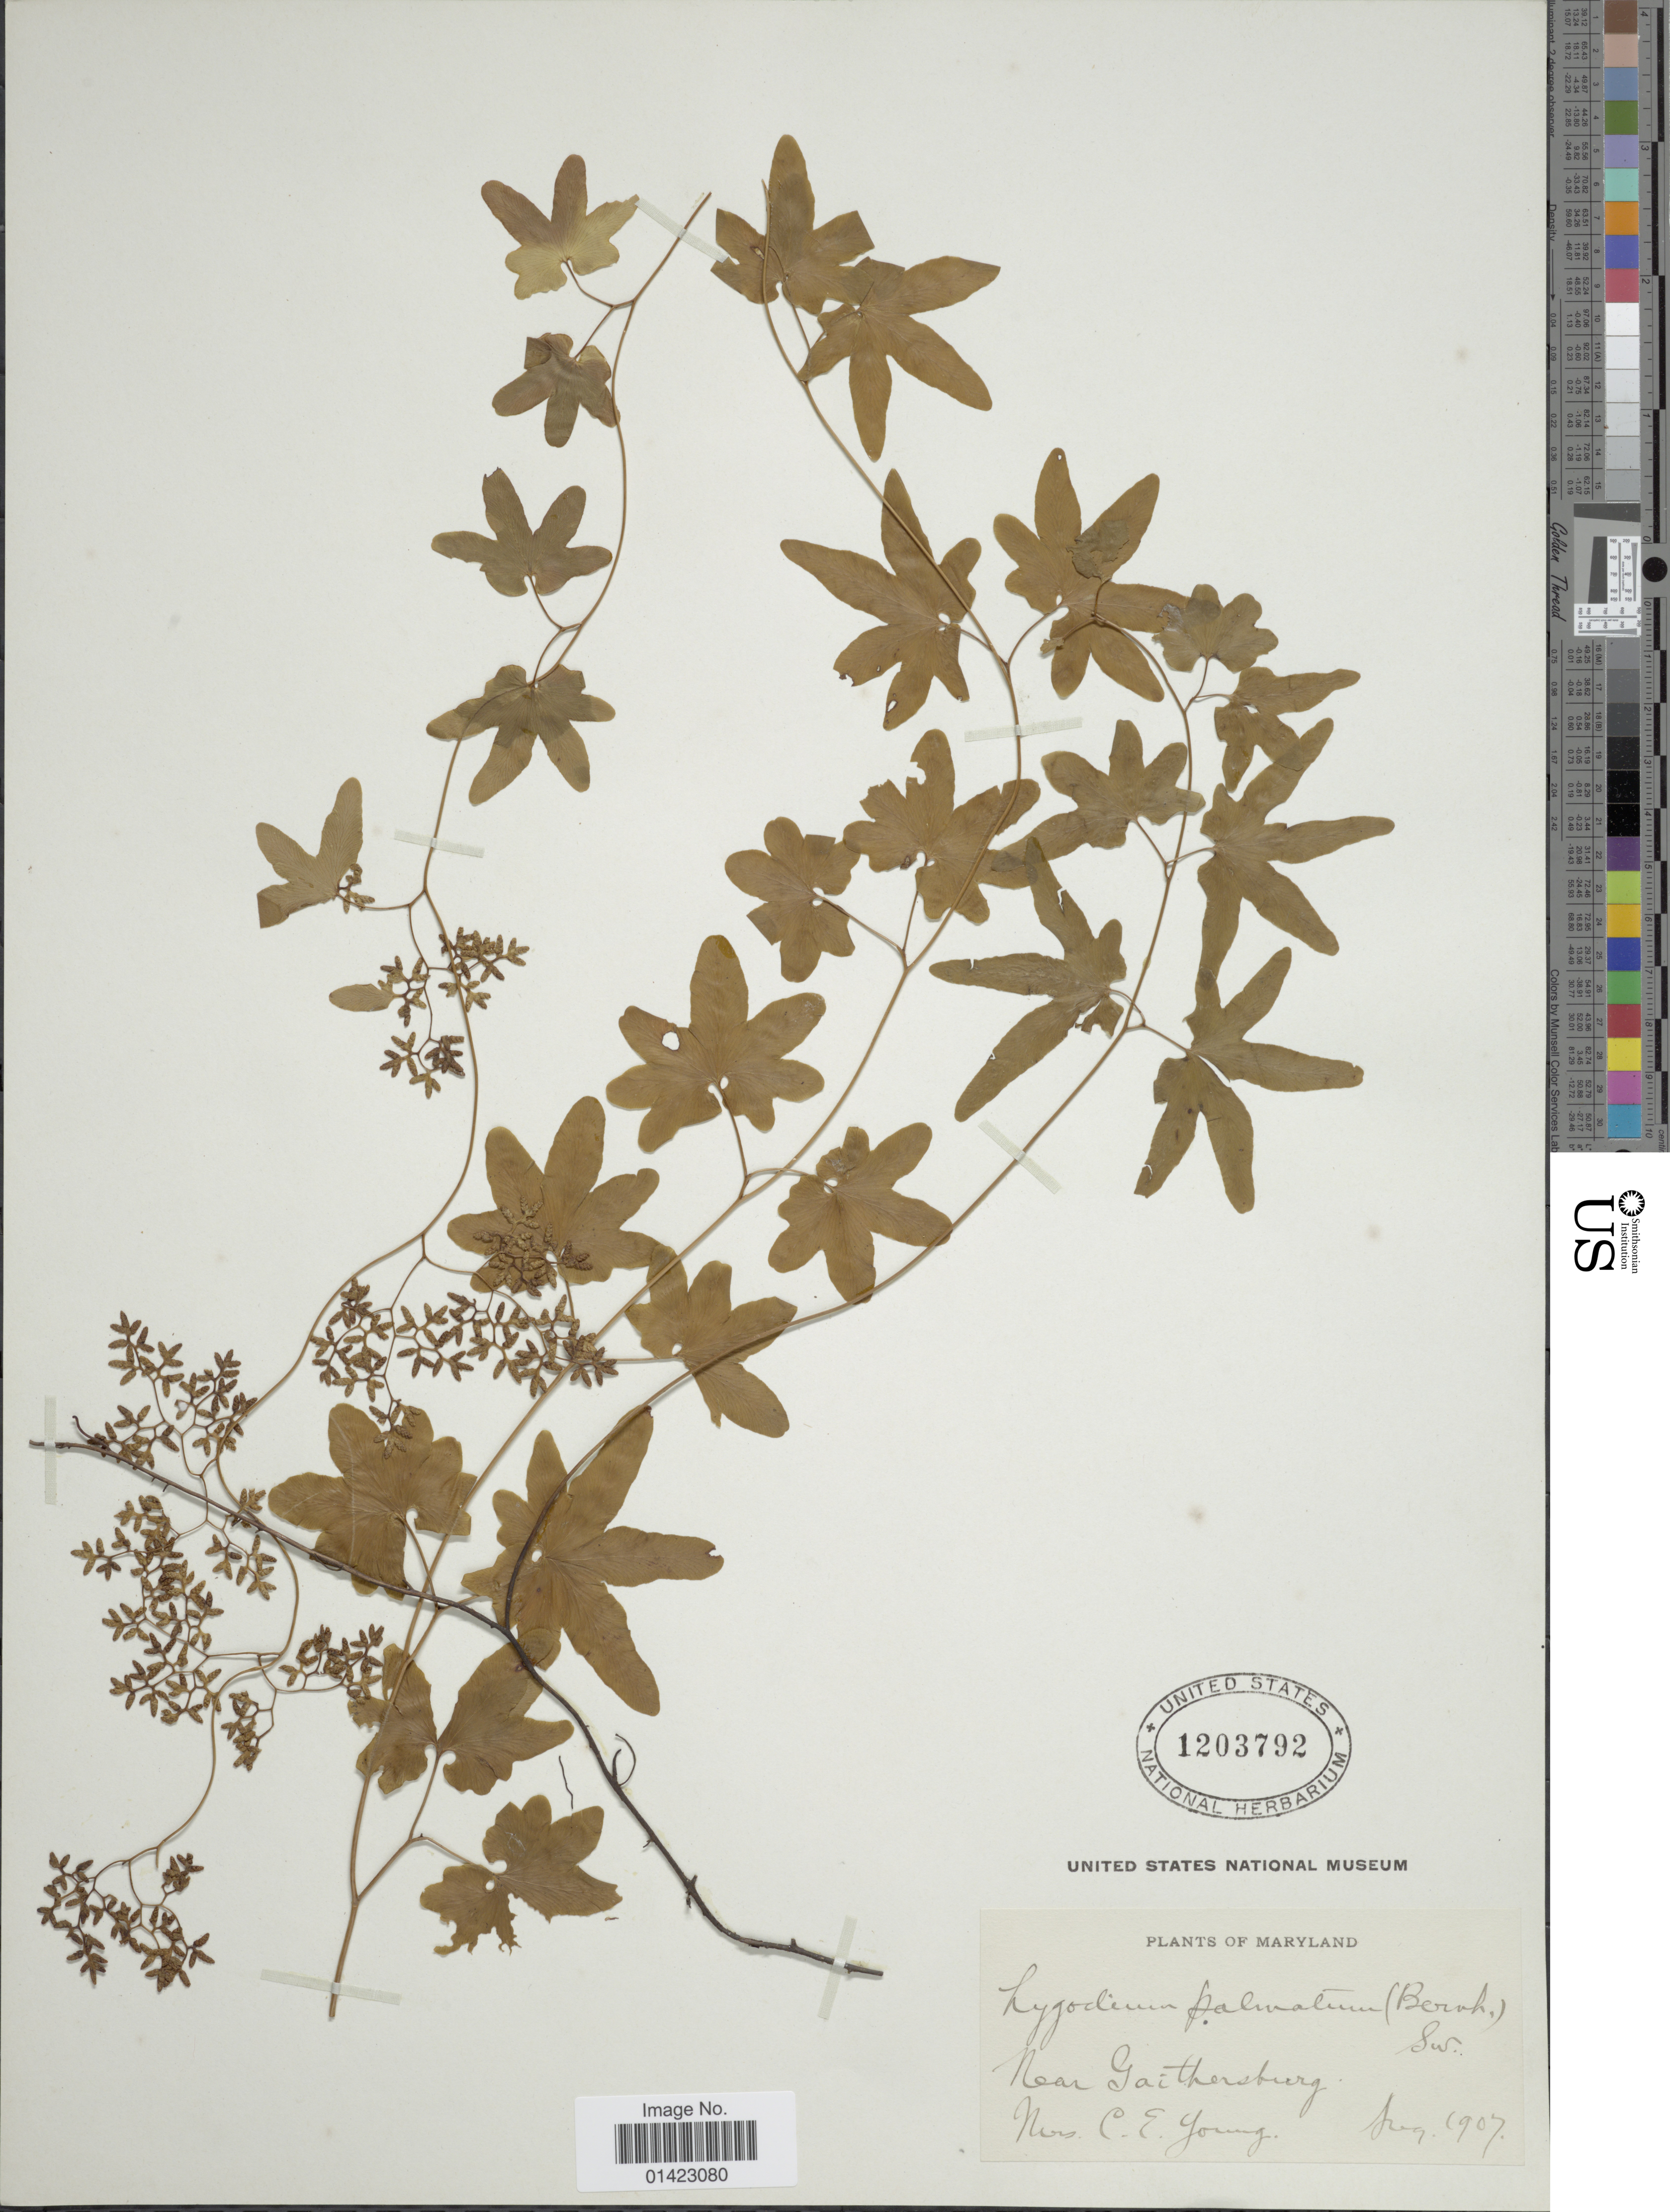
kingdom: Plantae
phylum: Tracheophyta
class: Polypodiopsida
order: Schizaeales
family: Lygodiaceae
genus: Lygodium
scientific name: Lygodium palmatum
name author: (Bernh.) Sw.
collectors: C. Young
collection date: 1907-08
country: United States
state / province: Maryland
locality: Near Gaithersburg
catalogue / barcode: US 1203792